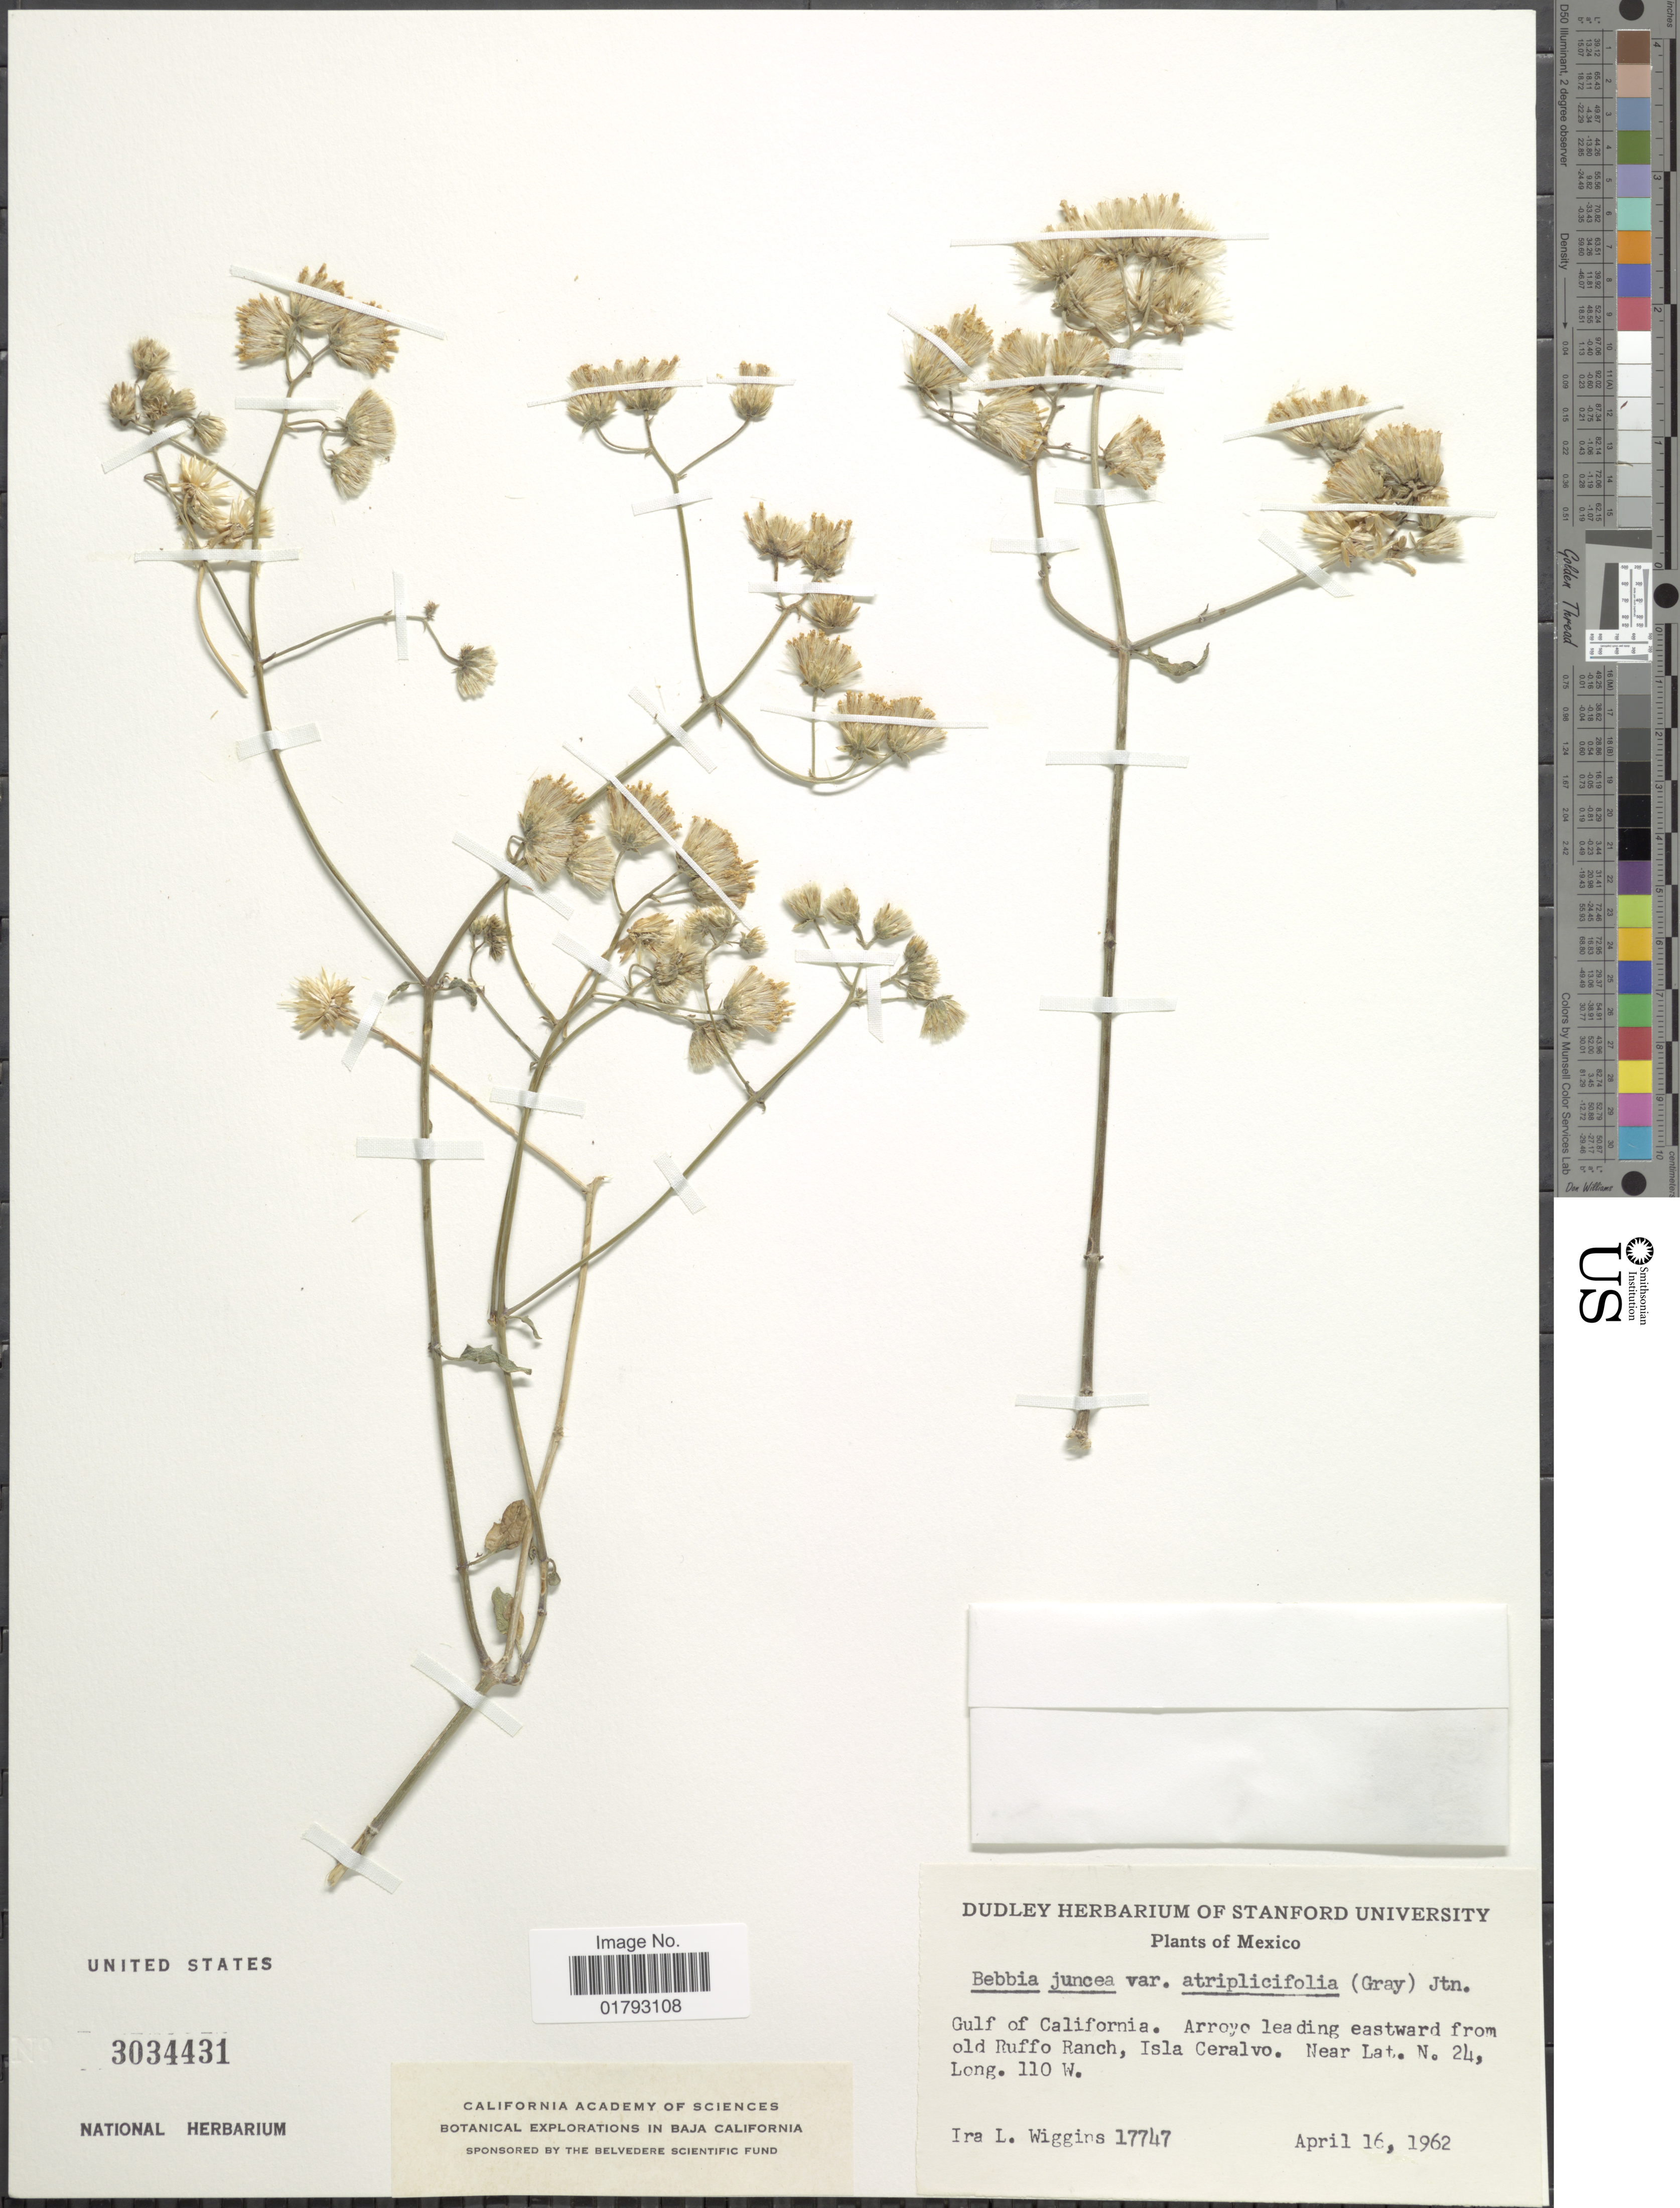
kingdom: Plantae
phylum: Tracheophyta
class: Magnoliopsida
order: Asterales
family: Asteraceae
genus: Bebbia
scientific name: Bebbia juncea var. juncea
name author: (Benth.) Greene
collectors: I. L. Wiggins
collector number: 17747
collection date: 1962-04-16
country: Mexico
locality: Gulf of Mexico, Arroyo leading eastward from old Ruffo Ranch, Isla Ceralvo.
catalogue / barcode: US 3034431